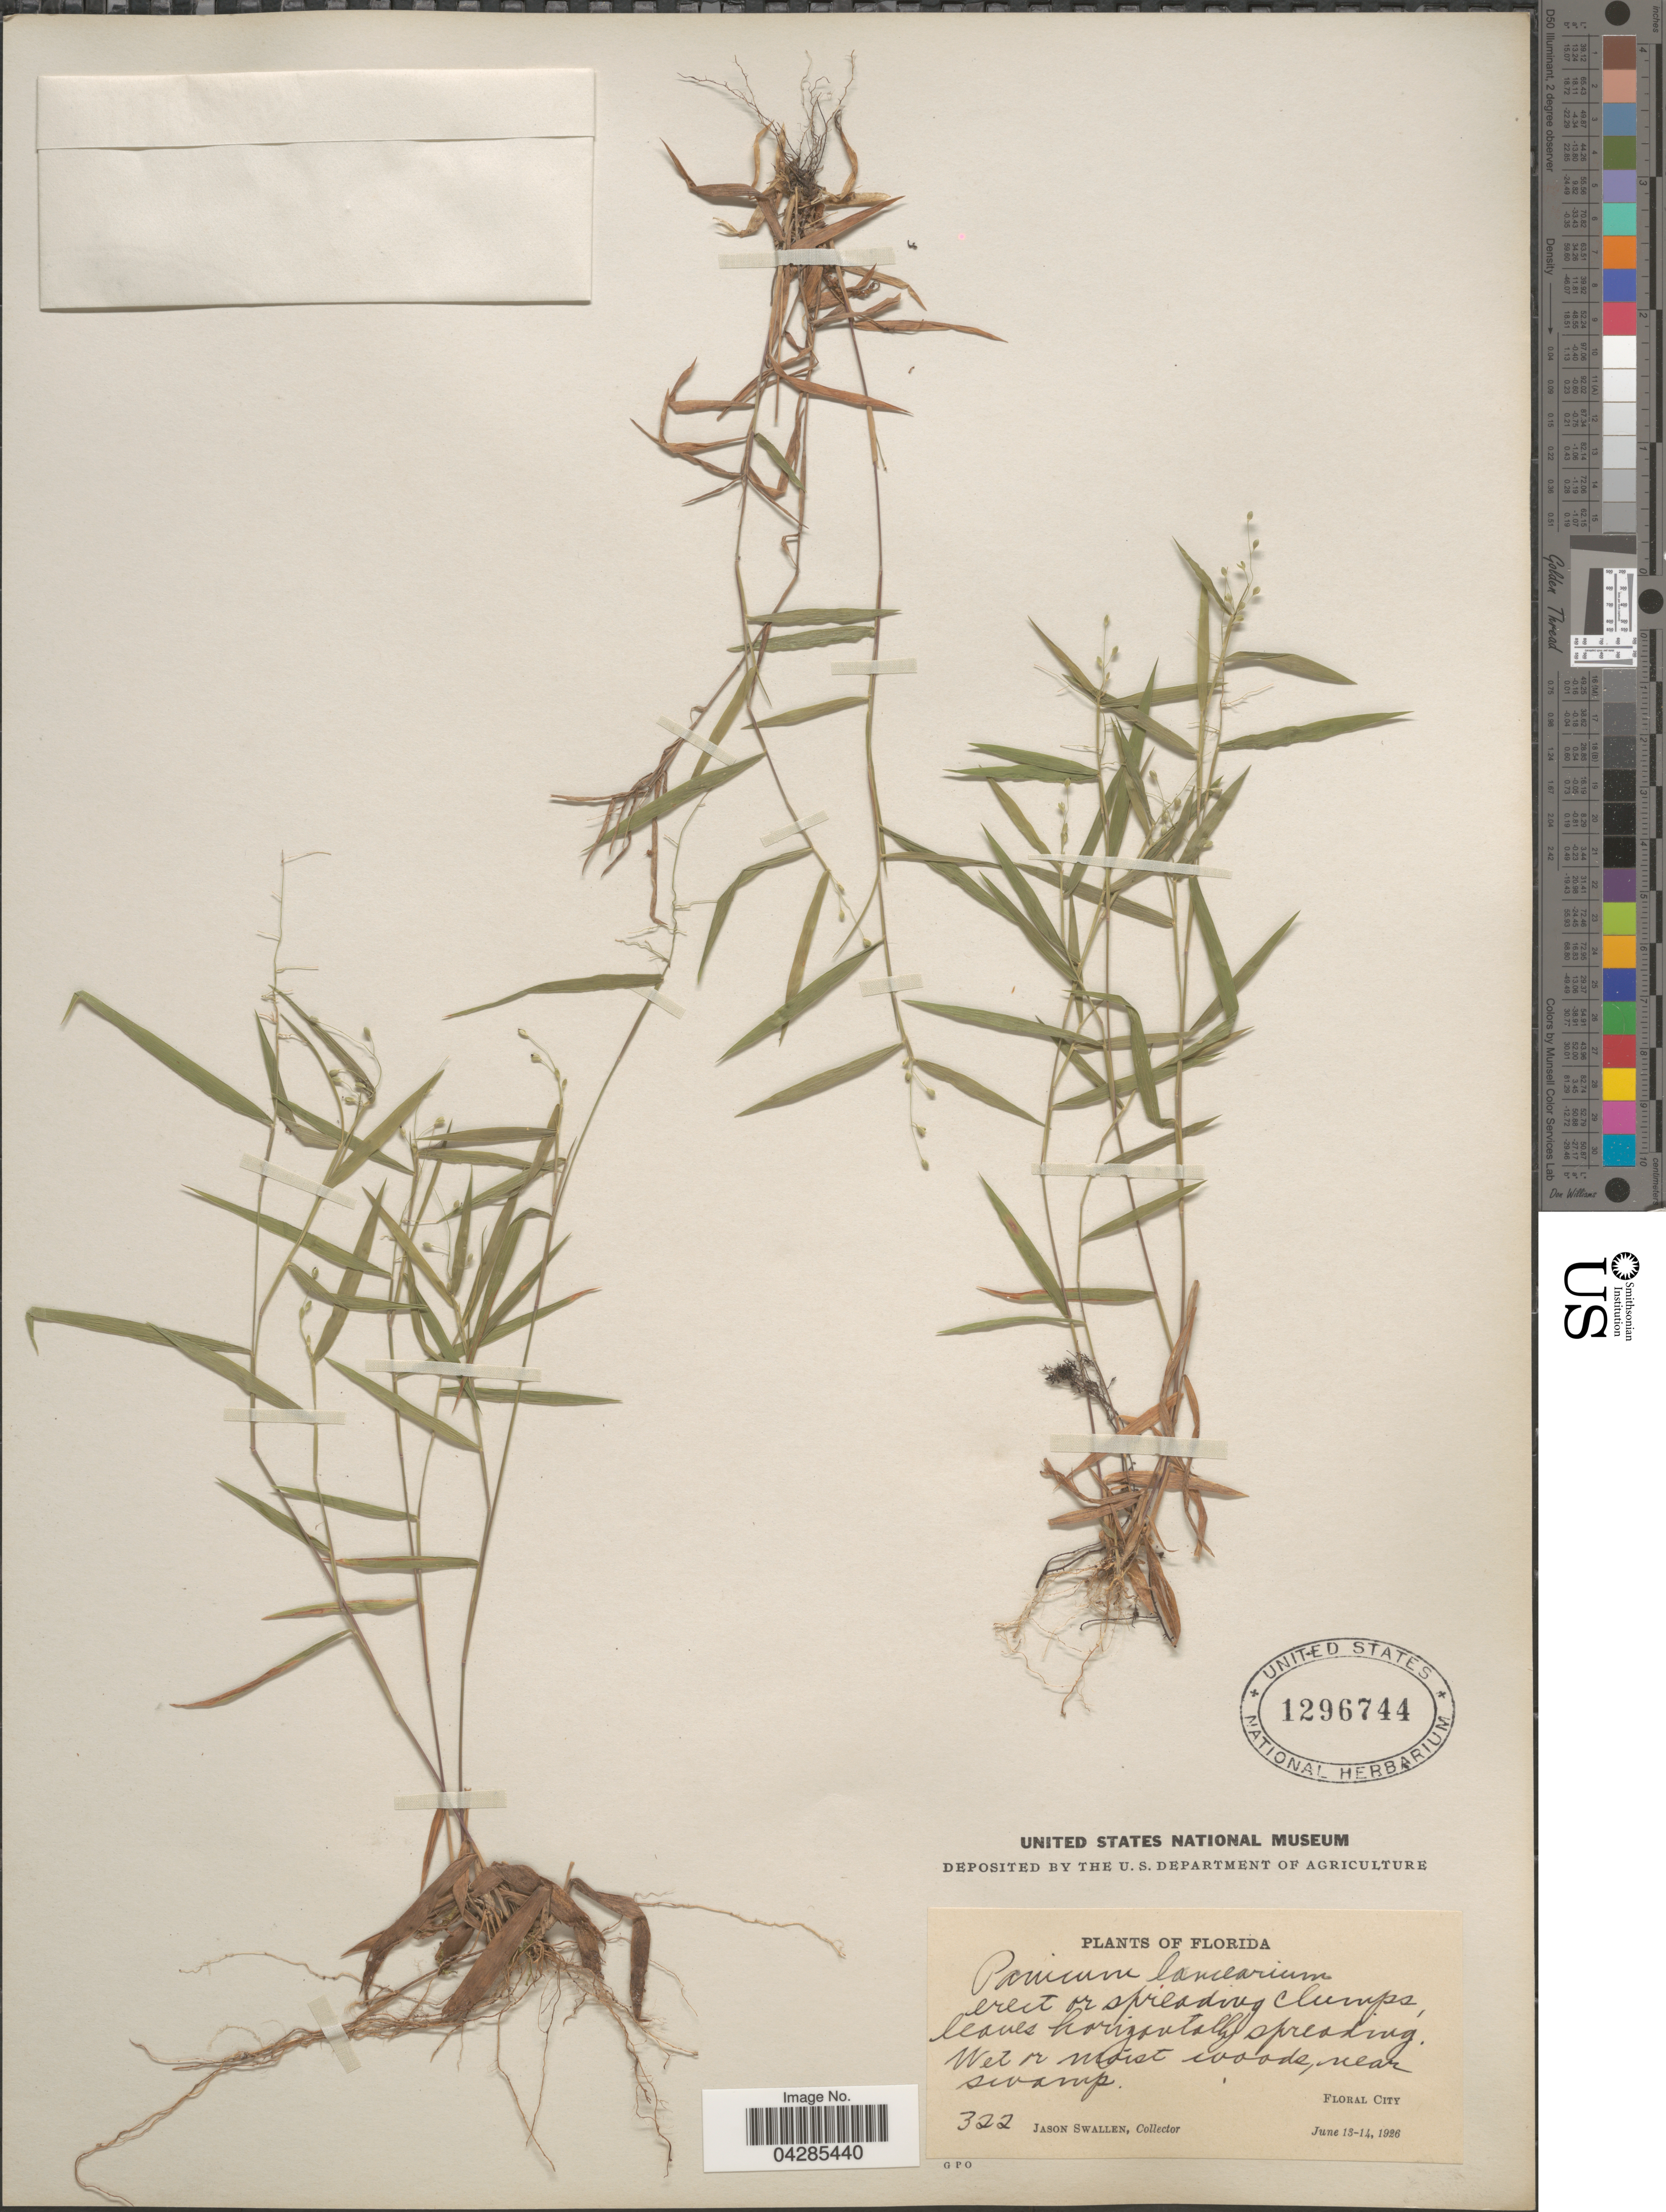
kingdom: Plantae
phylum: Tracheophyta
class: Liliopsida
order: Poales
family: Poaceae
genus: Dichanthelium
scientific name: Dichanthelium portoricense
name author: (Desv. ex Ham.) B.F. Hansen & Wunderlin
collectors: J. R. Swallen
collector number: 322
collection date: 1926-06-13/1926-06-14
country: United States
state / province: Florida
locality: Floral City.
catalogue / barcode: US 1296744